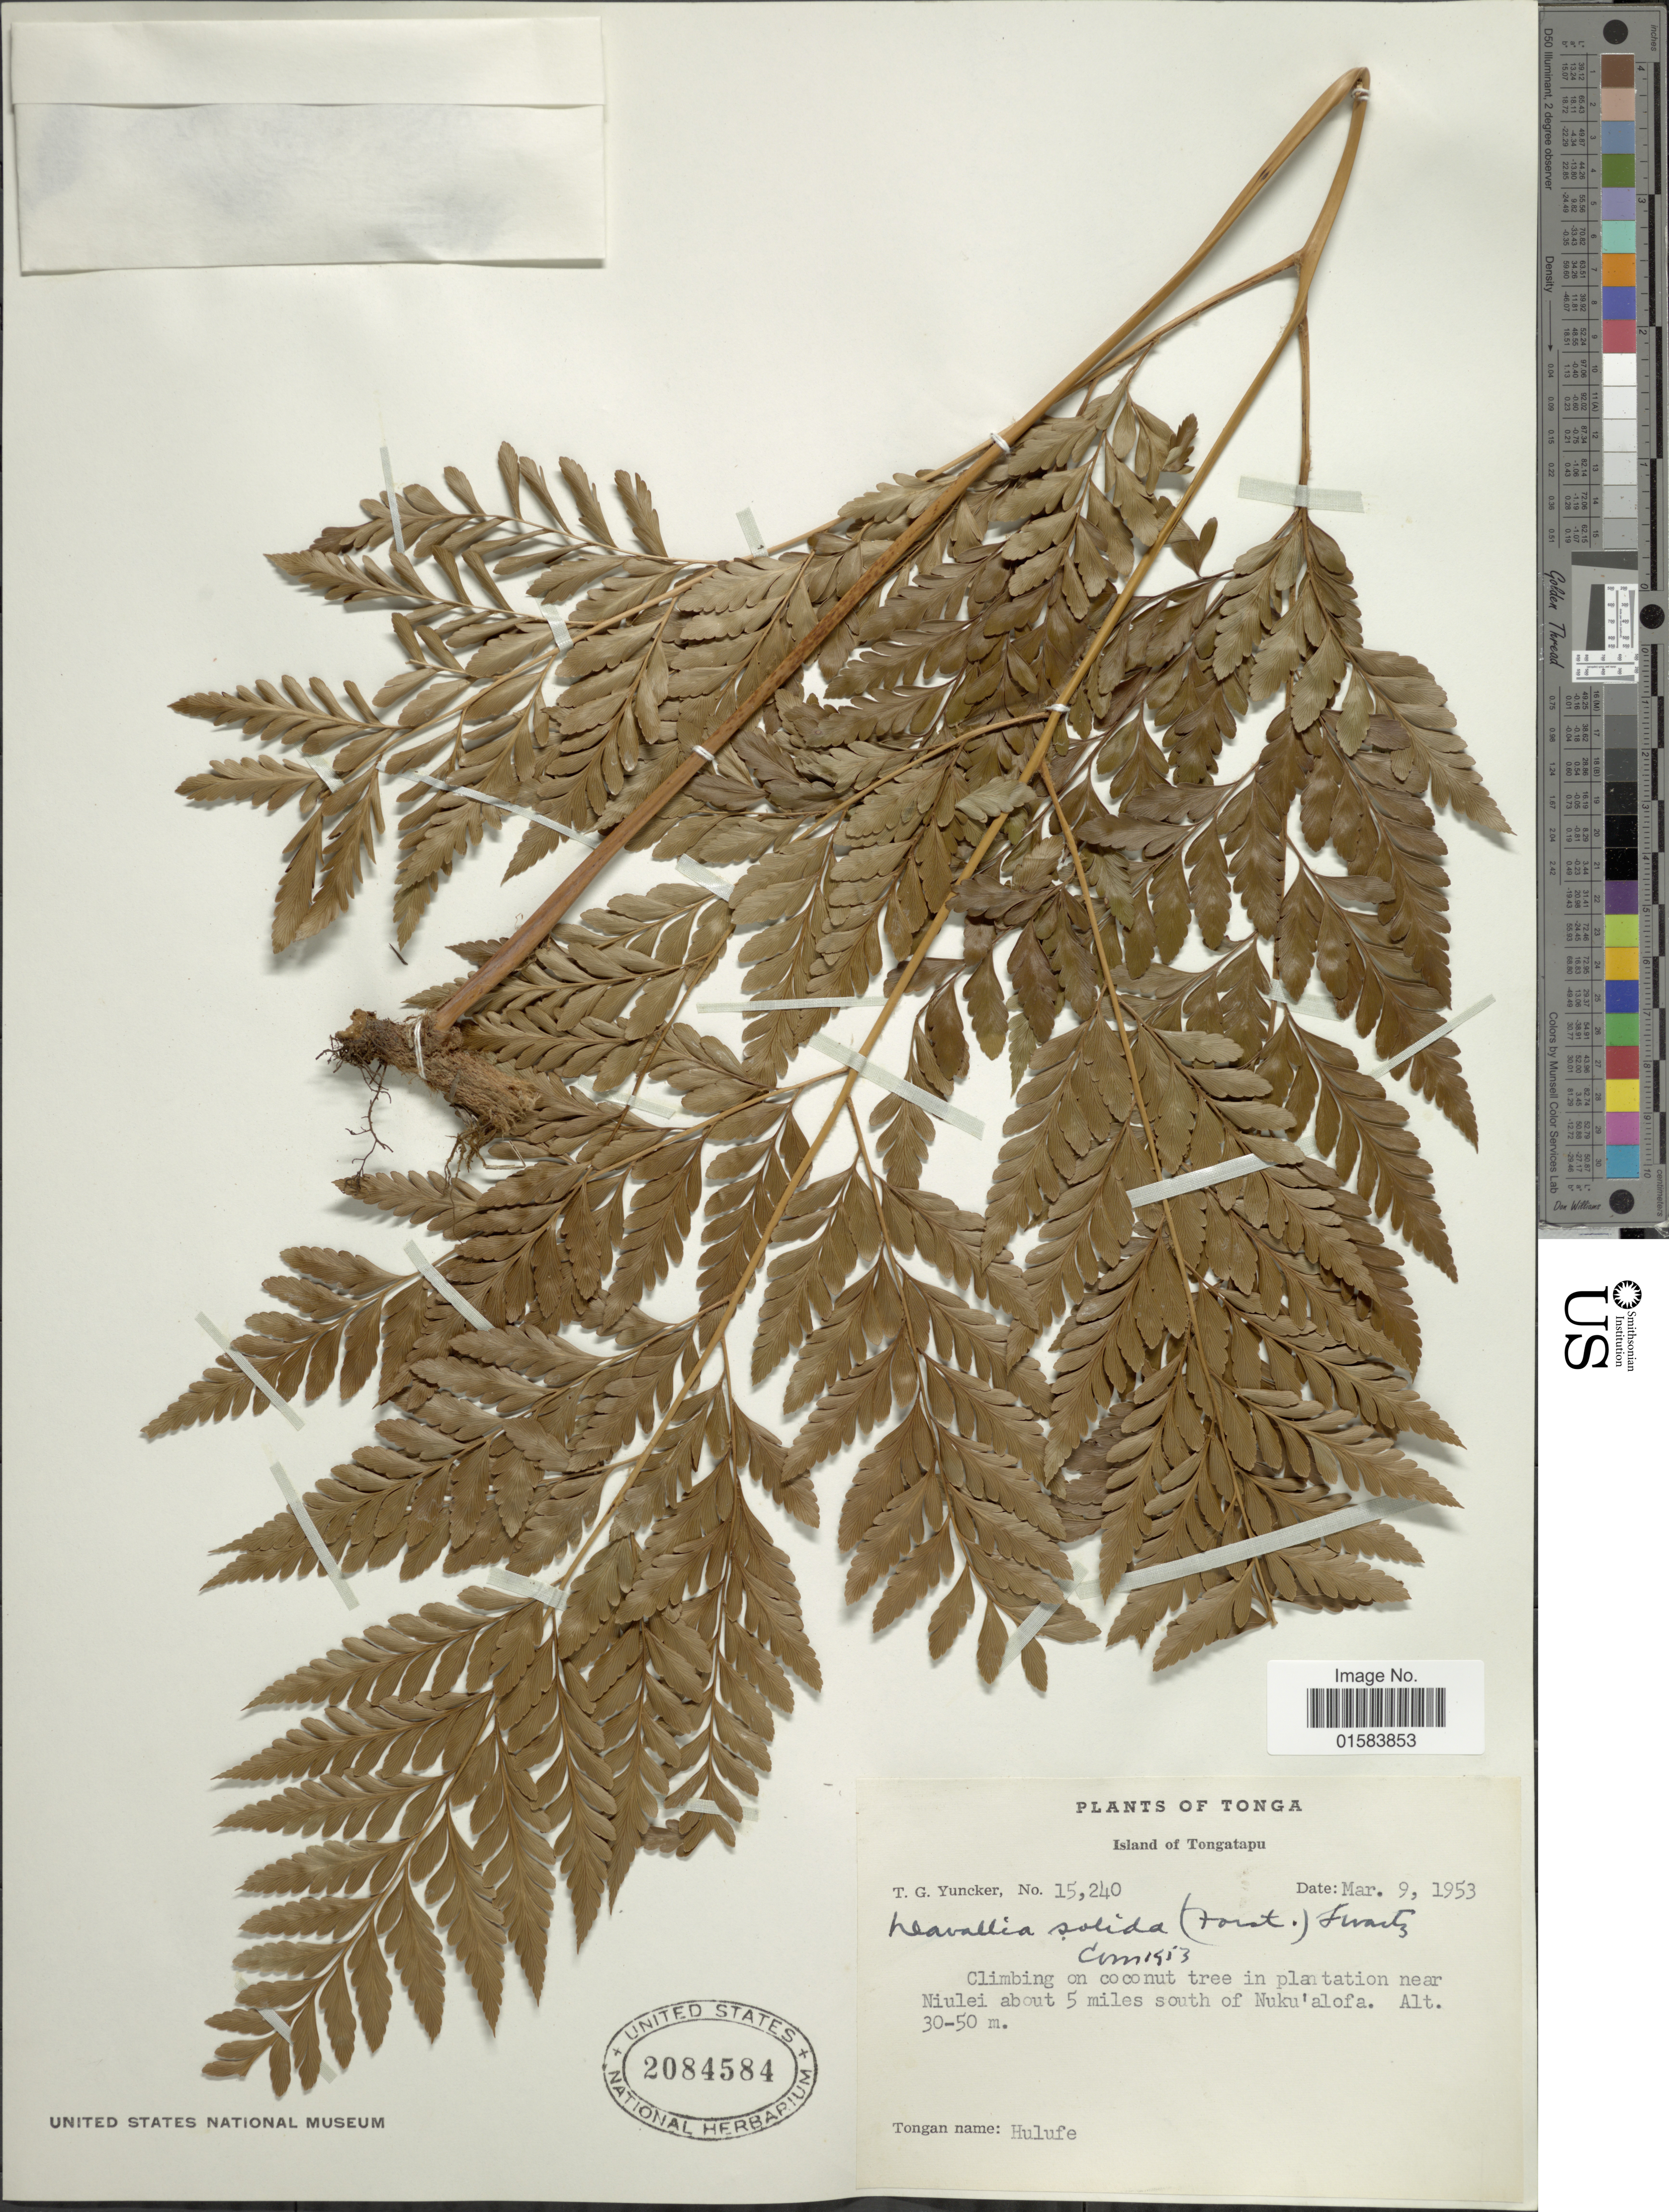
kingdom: Plantae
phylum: Tracheophyta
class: Polypodiopsida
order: Polypodiales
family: Davalliaceae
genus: Davallia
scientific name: Davallia solida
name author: (G. Forst.) Sw.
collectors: T. G. Yuncker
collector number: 15240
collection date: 1953-03-09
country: Tonga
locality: Island of Tongatapu, Climbing on coconut tree in planatation near Niulei about 5 miles south of Nuku'alofa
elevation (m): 30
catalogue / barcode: US 2084584